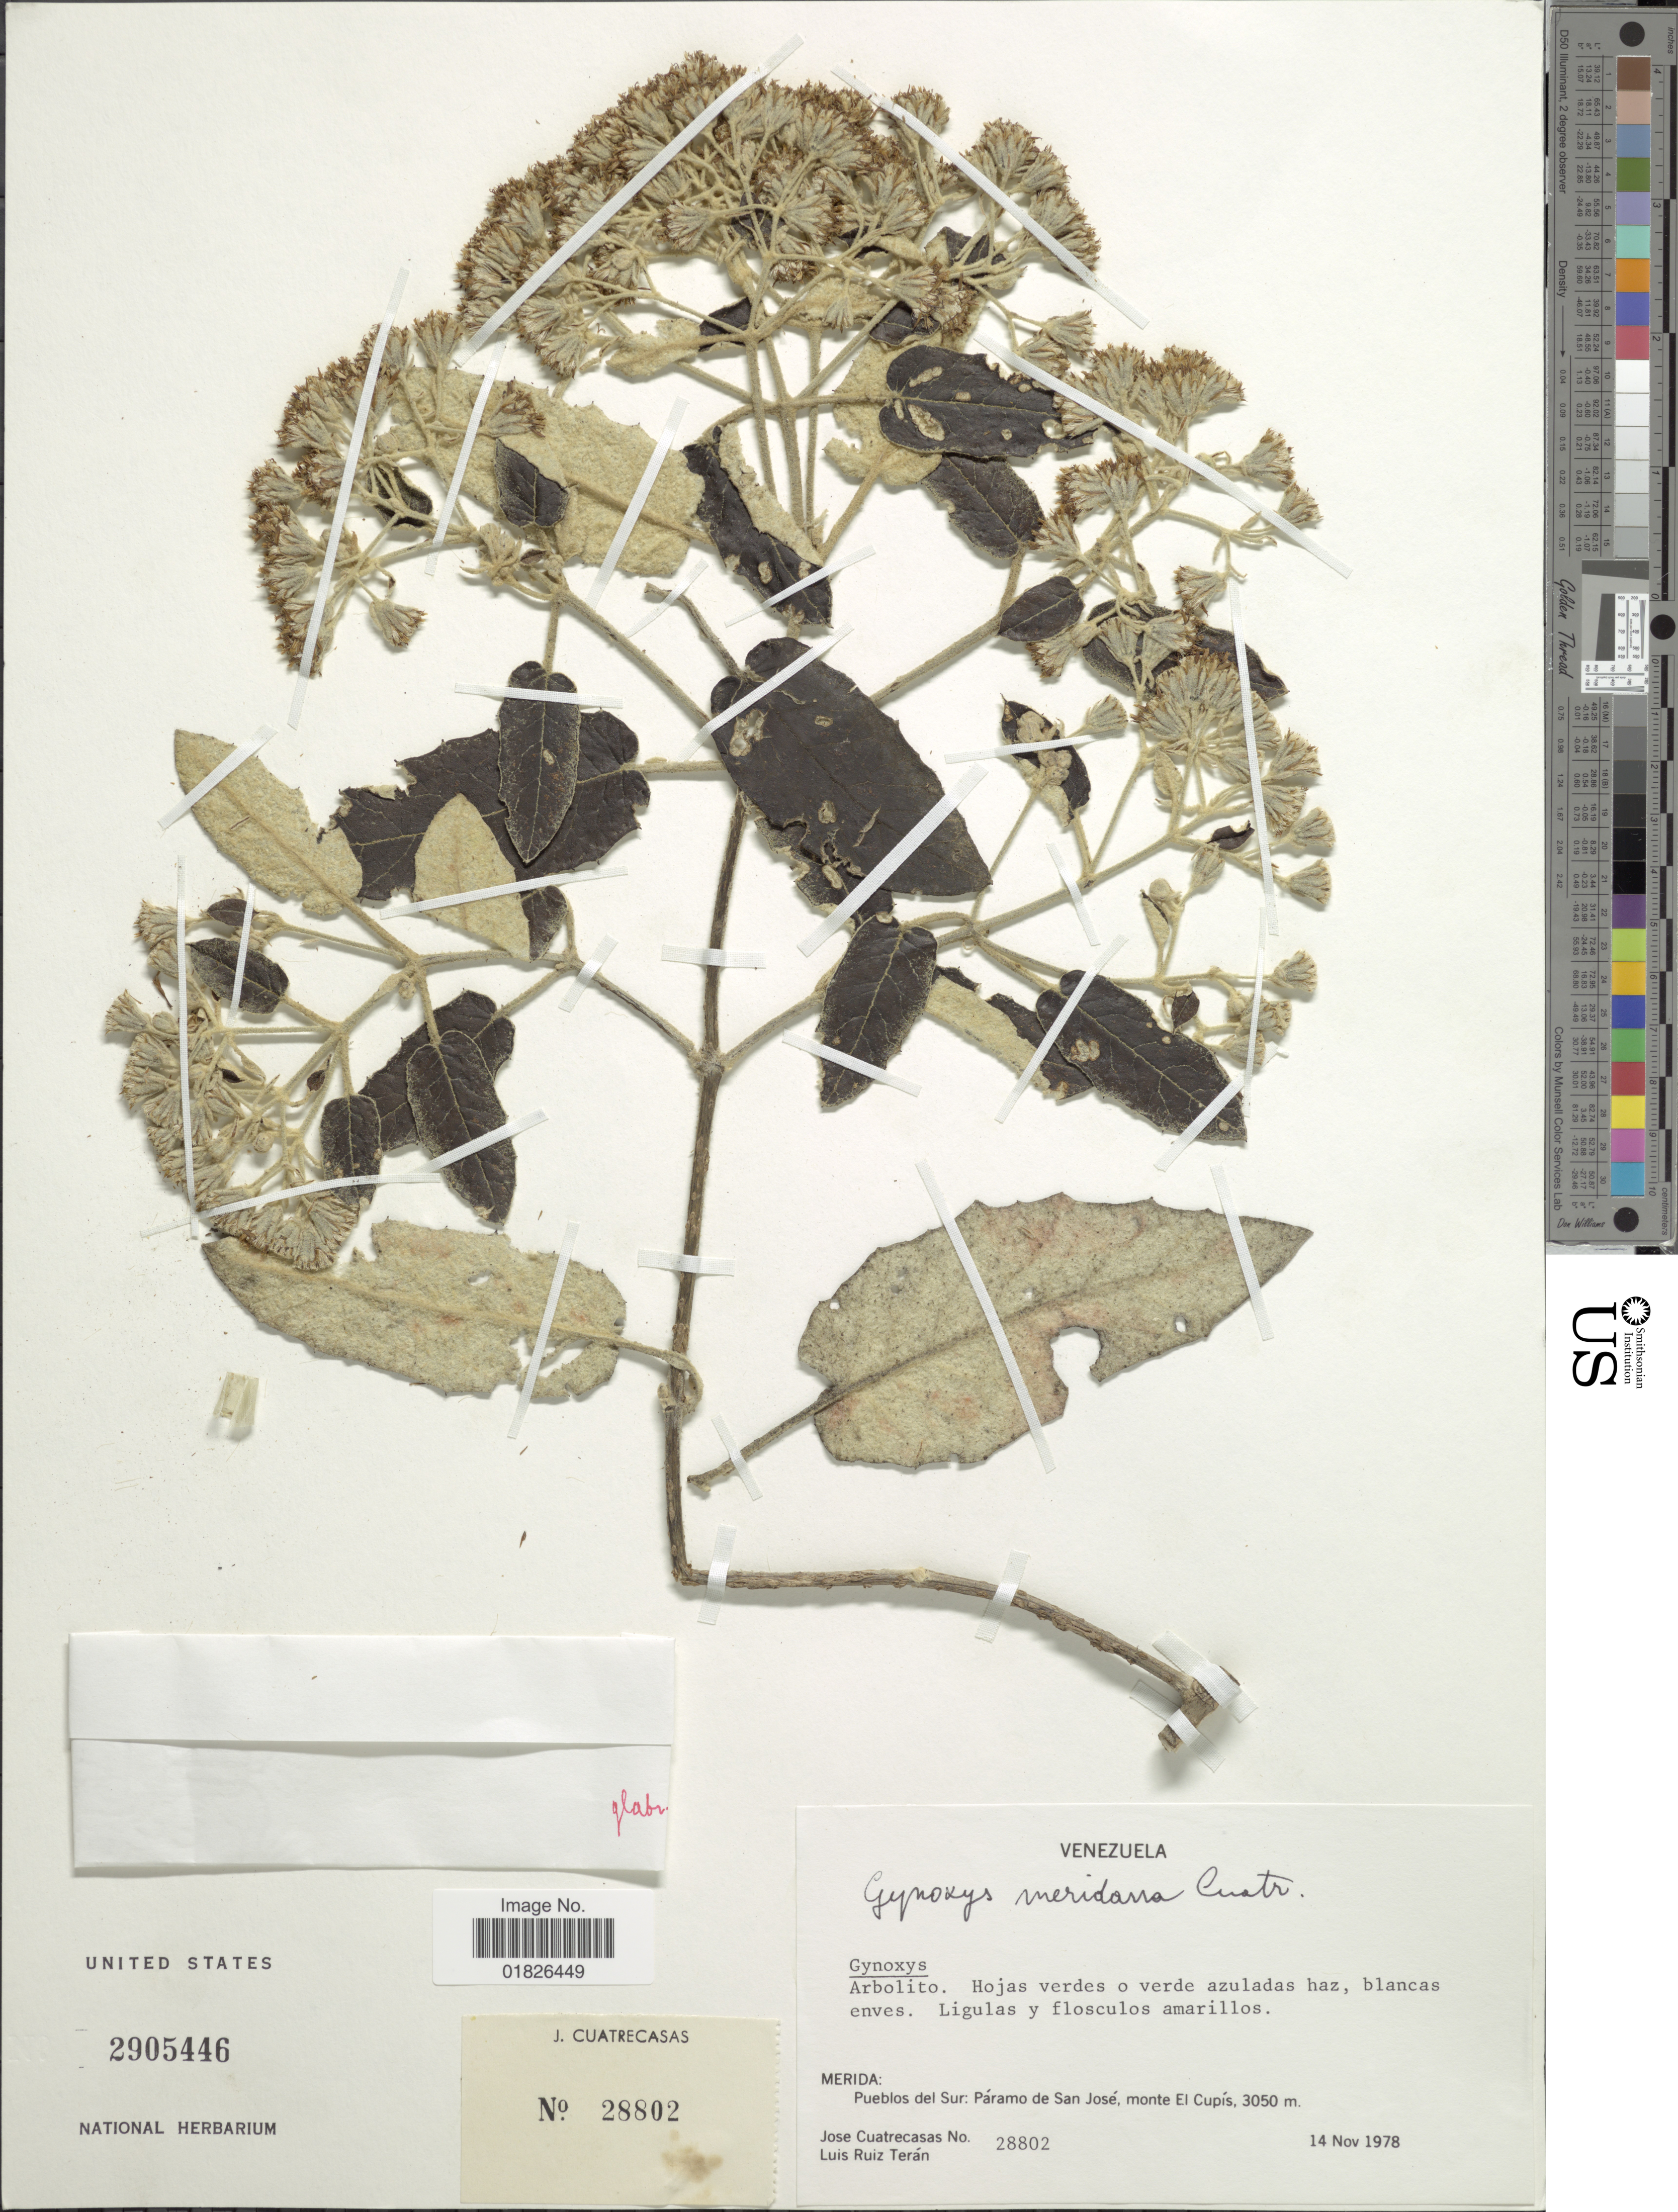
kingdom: Plantae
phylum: Tracheophyta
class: Magnoliopsida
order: Asterales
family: Asteraceae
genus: Gynoxys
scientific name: Gynoxys meridana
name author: Cuatrec.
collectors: J. Cuatrecasas & L. Teran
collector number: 28802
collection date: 1978-11-14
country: Venezuela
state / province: Mérida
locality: Pueblos del Sur, Paramo de San Jose, monte El Cupis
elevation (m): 3050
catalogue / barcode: US 2905446